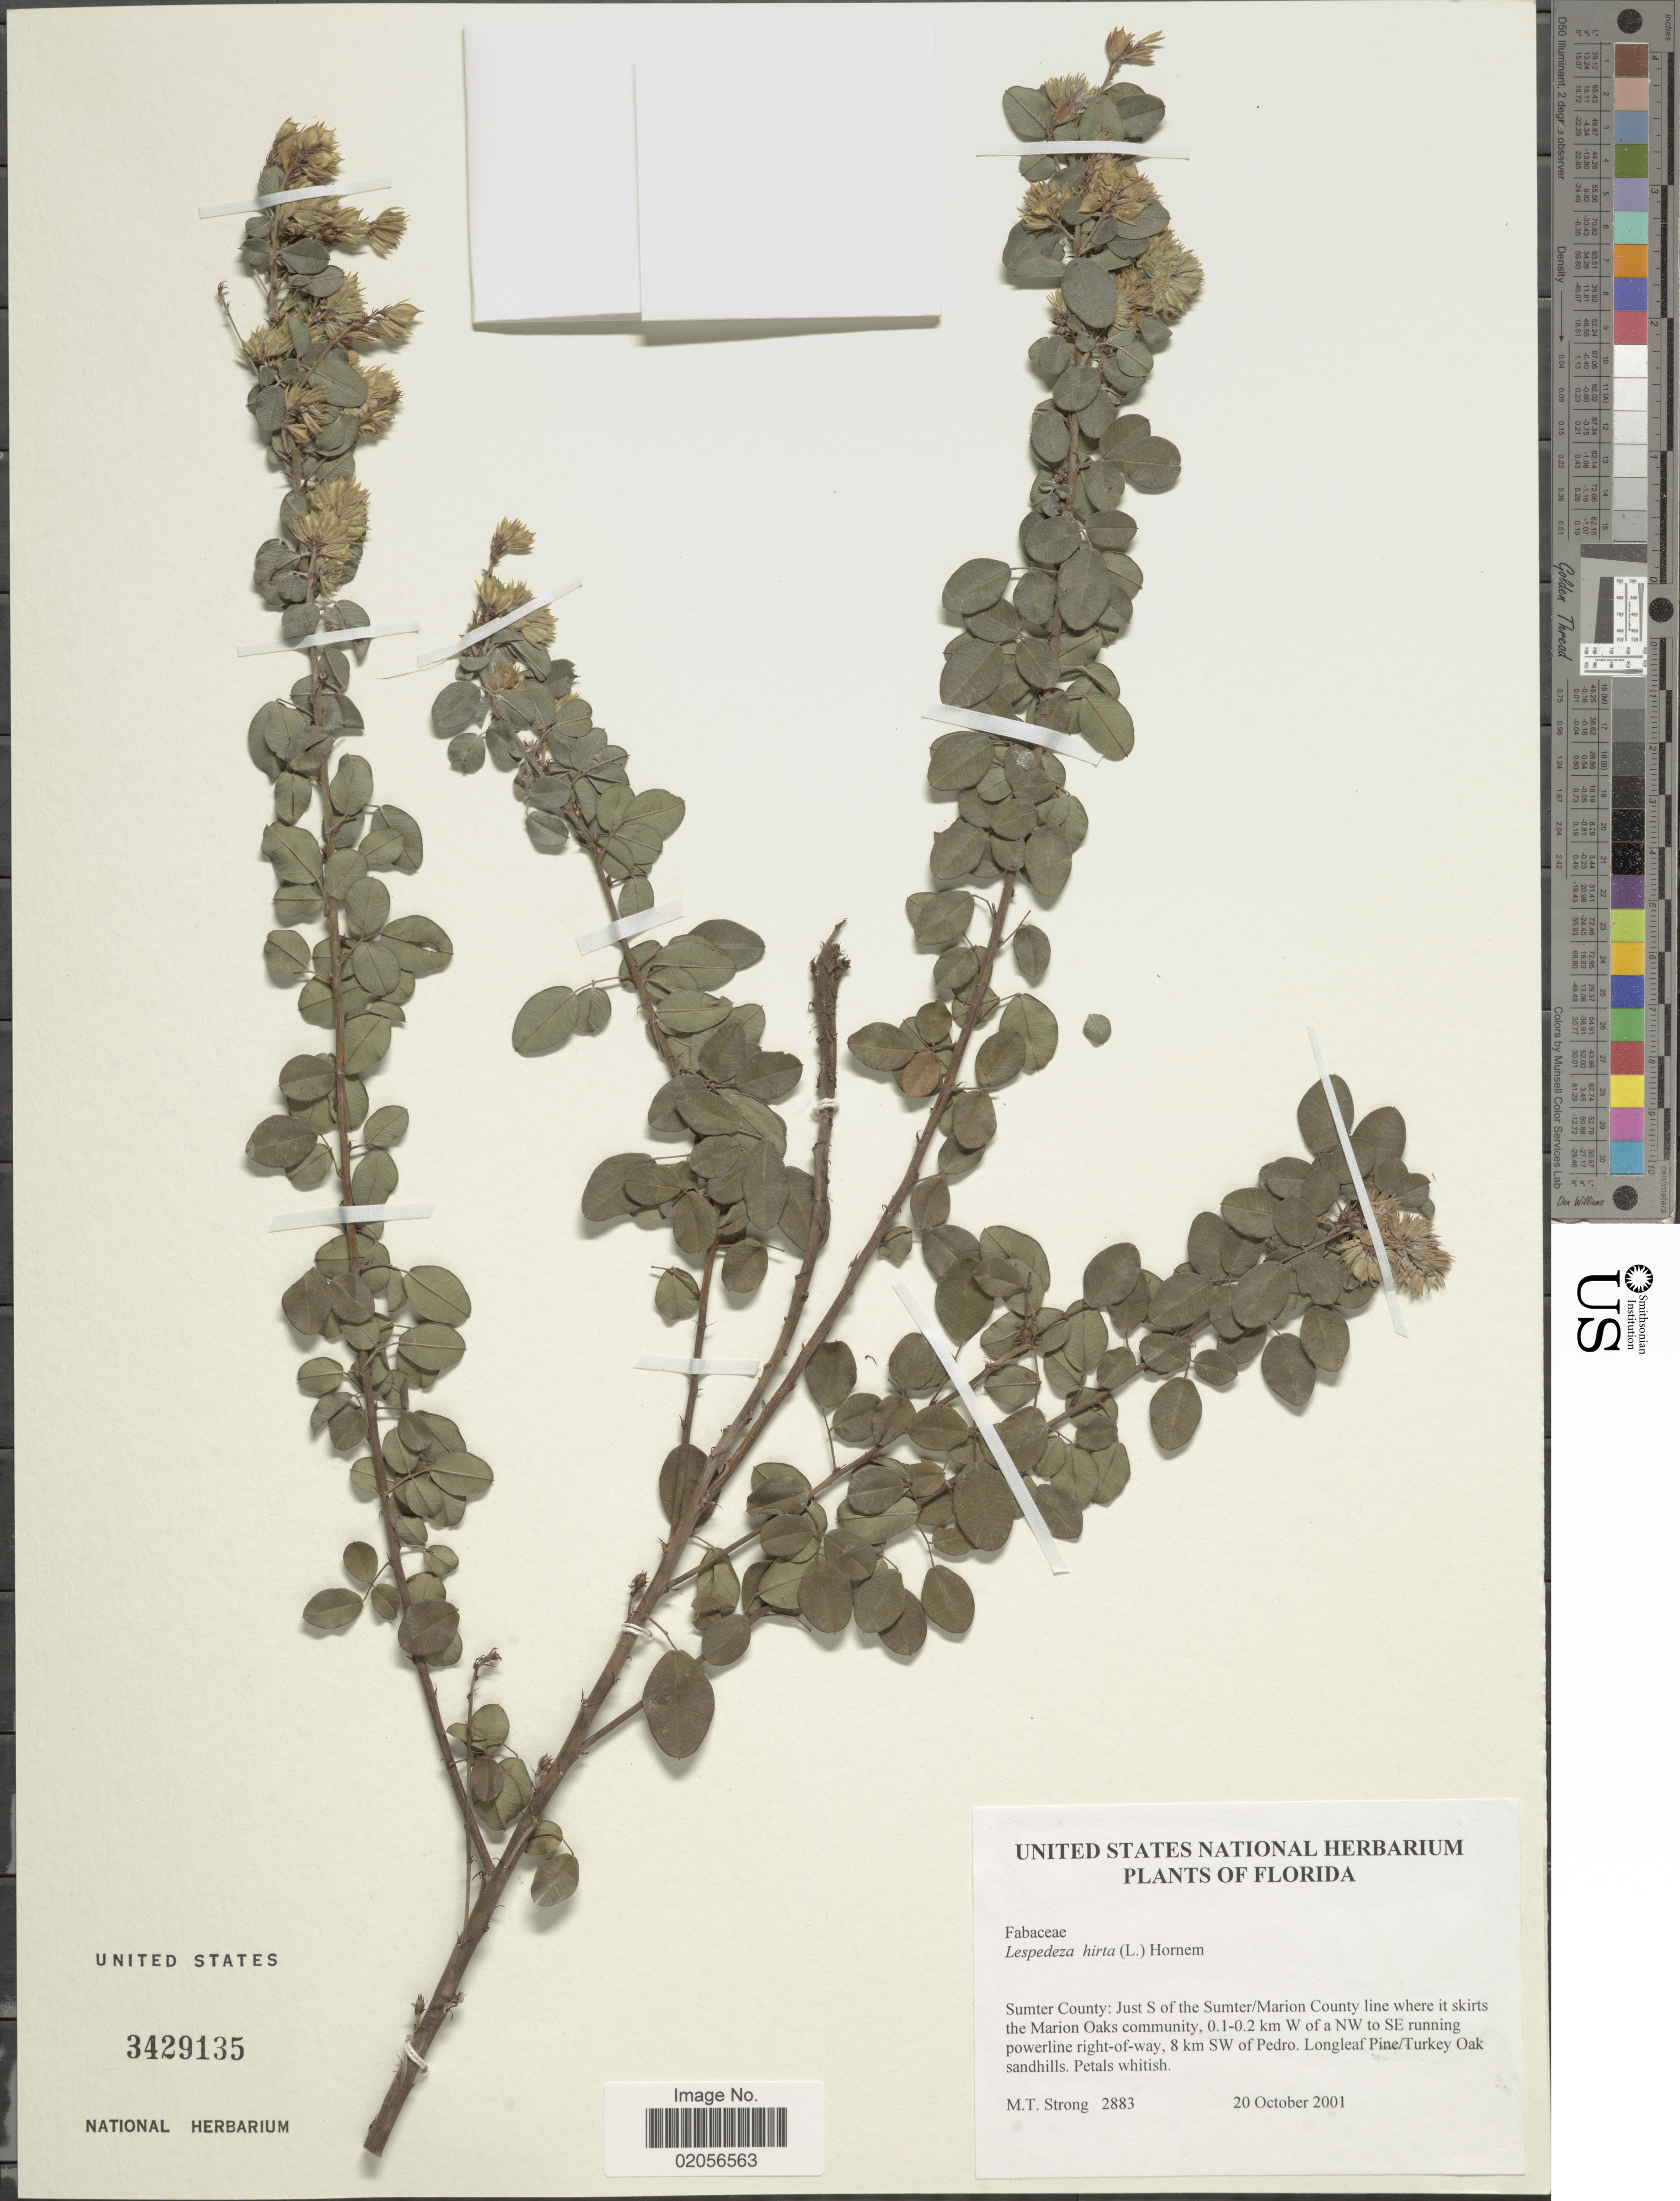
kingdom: Plantae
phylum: Tracheophyta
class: Magnoliopsida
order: Fabales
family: Fabaceae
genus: Lespedeza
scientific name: Lespedeza hirta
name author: (L.) Hornem.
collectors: M. T. Strong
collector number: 2883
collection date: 2001-10-20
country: United States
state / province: Florida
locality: Sumter County: Just S of the Sumter/Marion County line where it skirst the Marion Oak community, 0.1-0.2 km W of a NW to SE running powerline right-of-way, 8 km SW of Pedro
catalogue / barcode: US 3429135